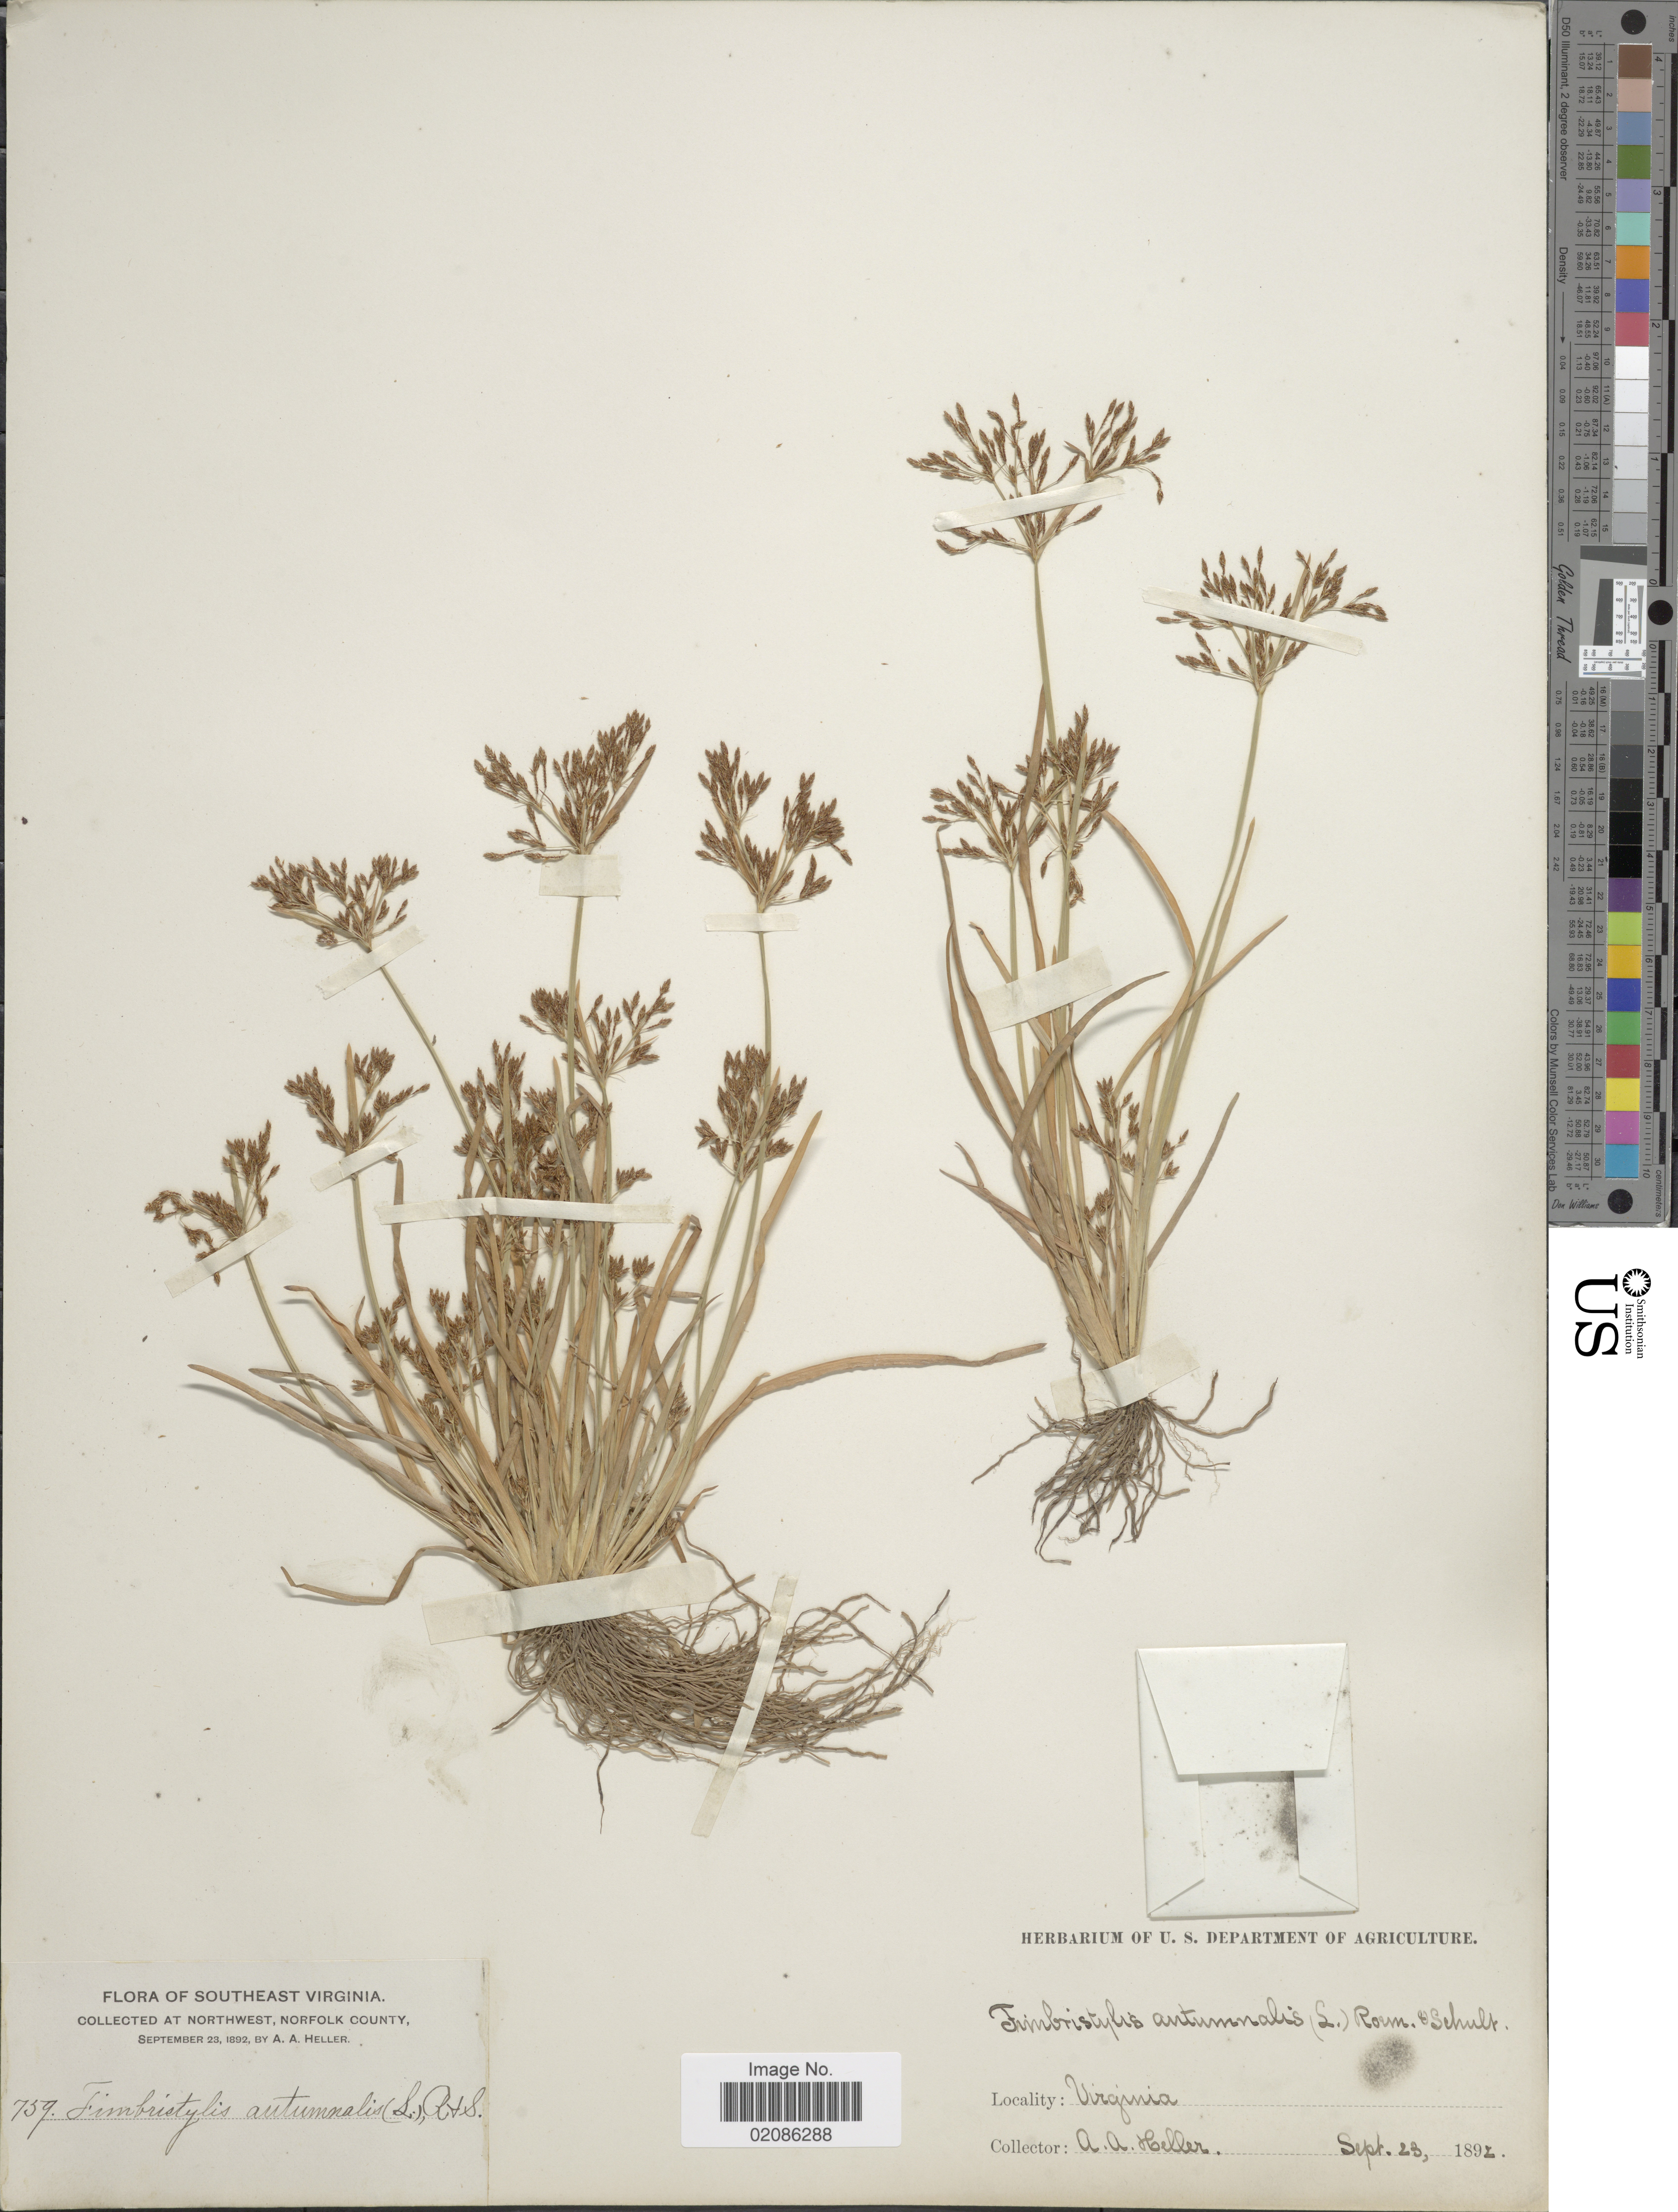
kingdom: Plantae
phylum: Tracheophyta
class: Liliopsida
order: Poales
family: Cyperaceae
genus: Fimbristylis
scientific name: Fimbristylis autumnalis (L.) Roem. & Schult.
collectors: A. A. Heller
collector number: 759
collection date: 1892-09-23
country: United States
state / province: Virginia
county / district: City of Norfolk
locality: Southeast Virginia, At Northwest, Norfolk County